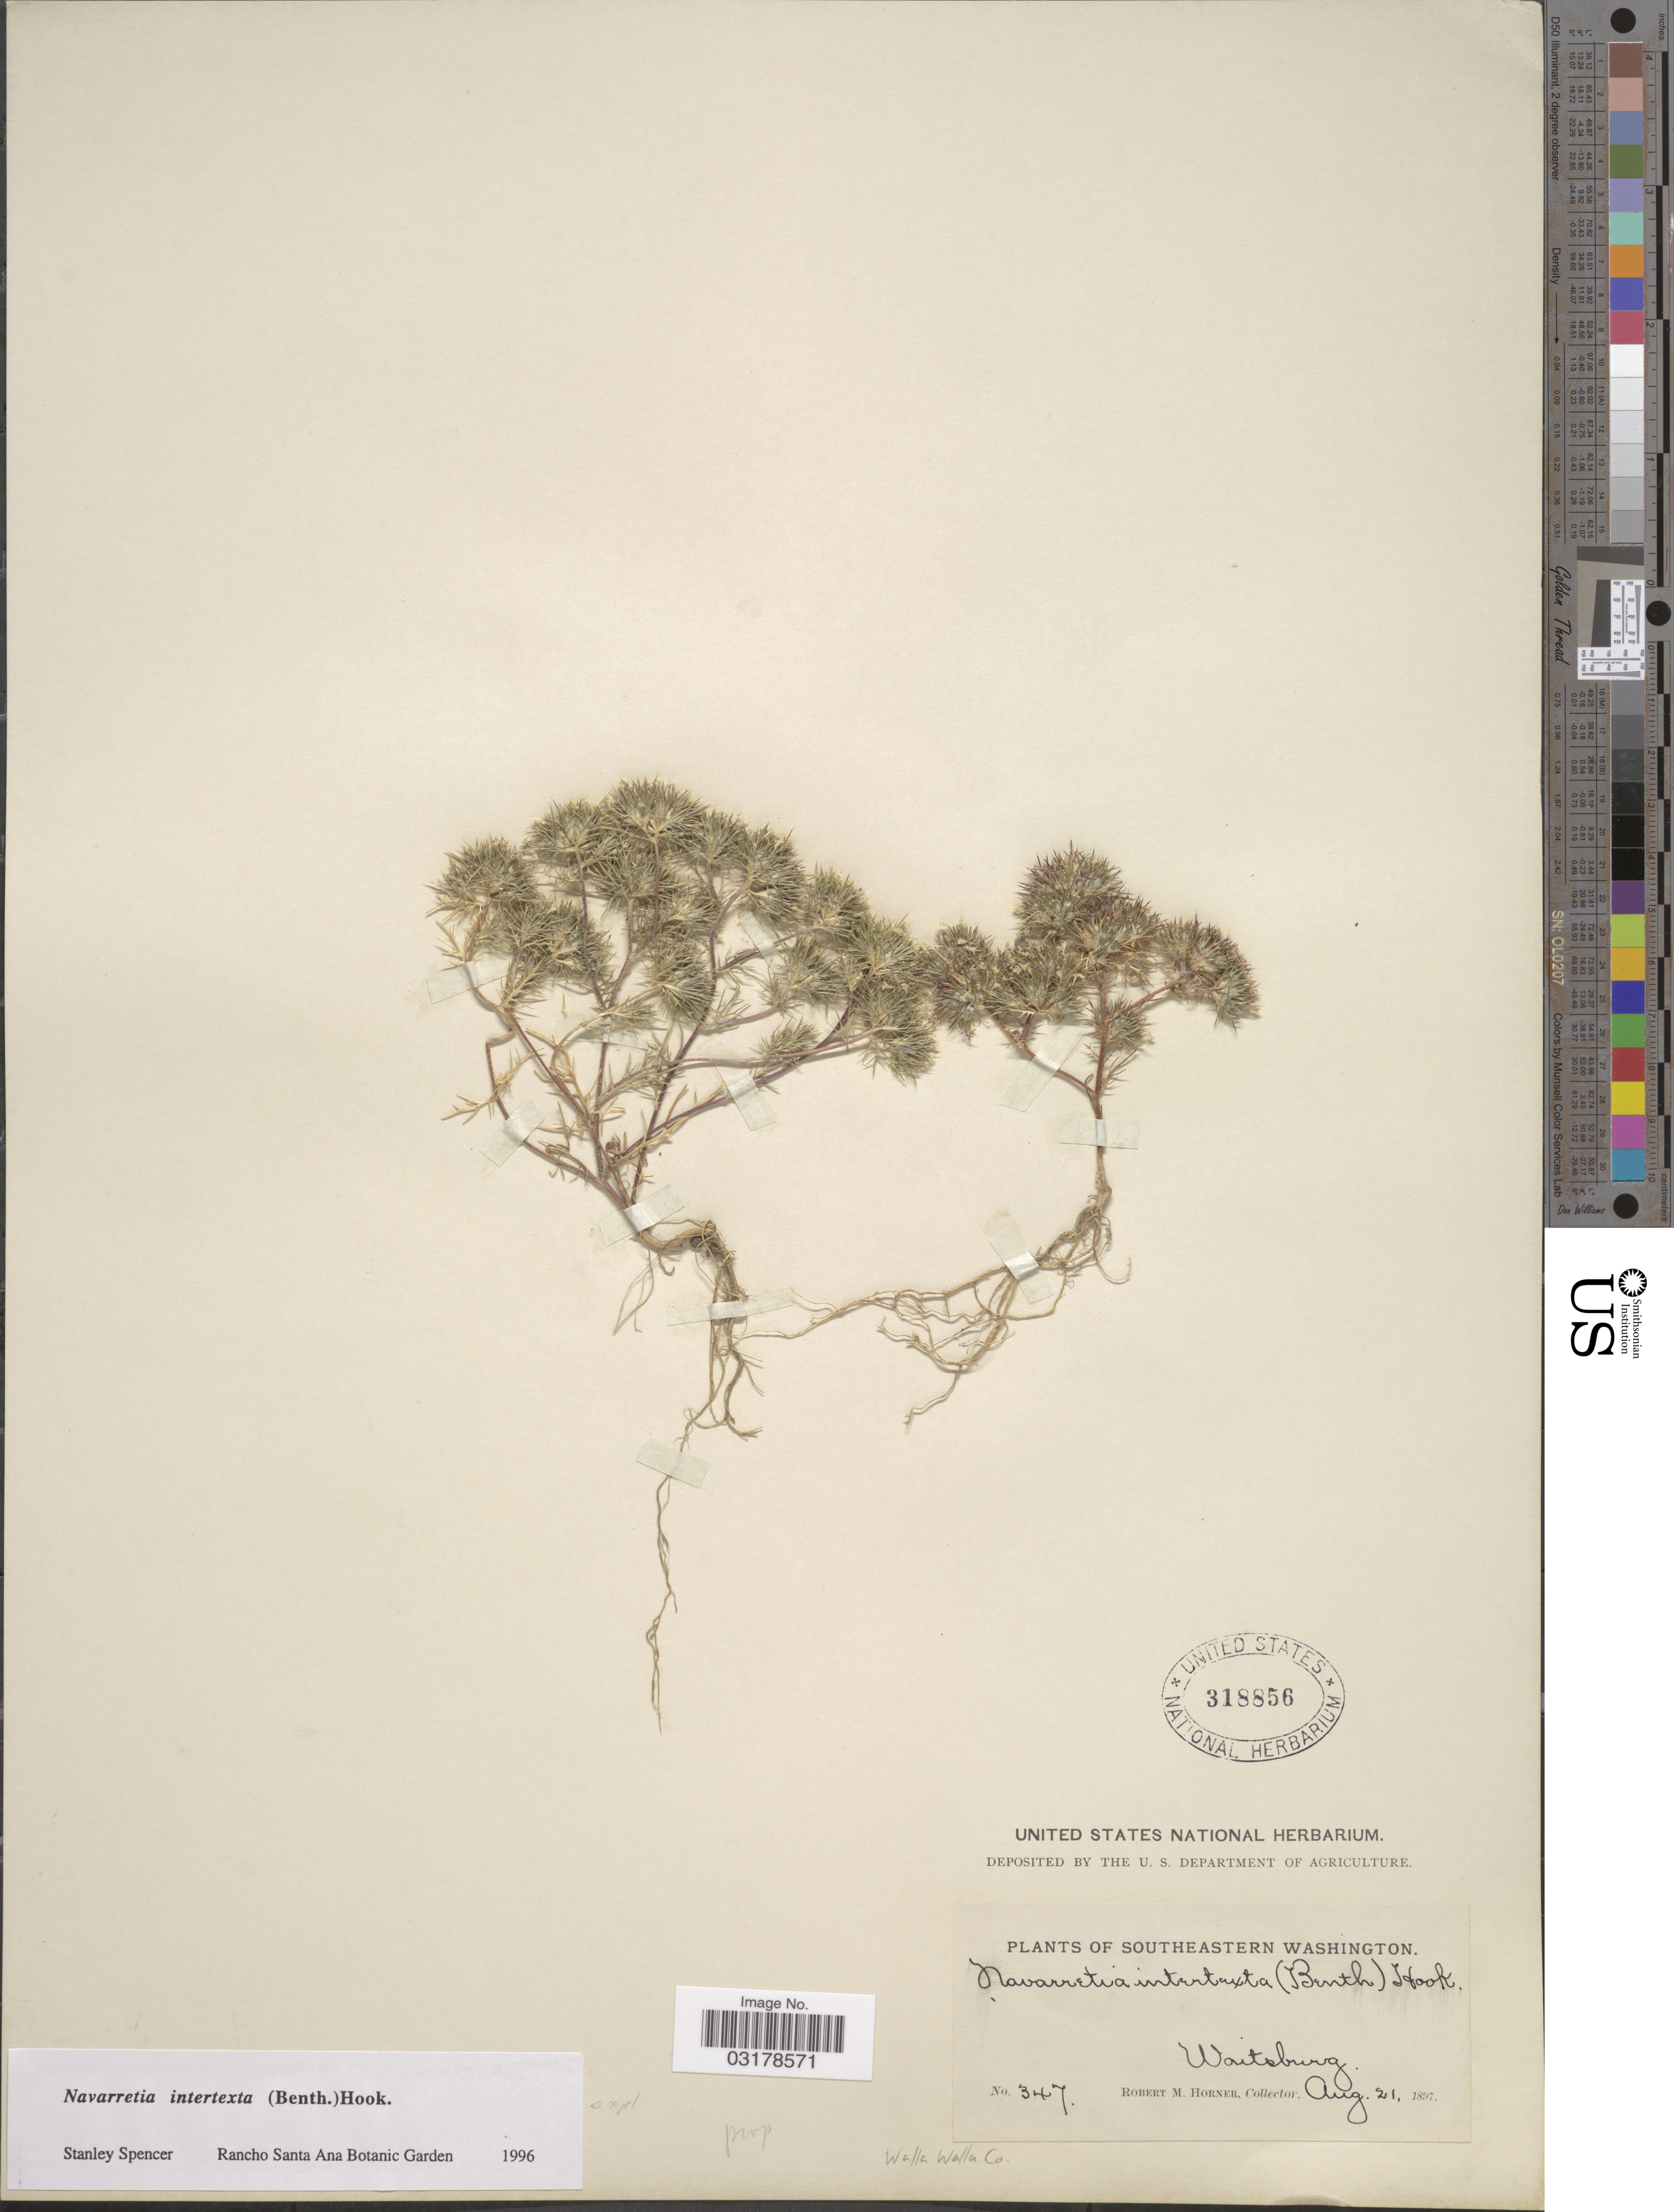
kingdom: Plantae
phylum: Tracheophyta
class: Magnoliopsida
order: Ericales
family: Polemoniaceae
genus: Navarretia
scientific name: Navarretia intertexta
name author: (Benth.) Hook.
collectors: R. Horner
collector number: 347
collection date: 1897-08-21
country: United States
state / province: Washington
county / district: Walla Walla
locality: Southeastern Washington. Waitsburg. Walla Walla Co.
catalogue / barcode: US 318856